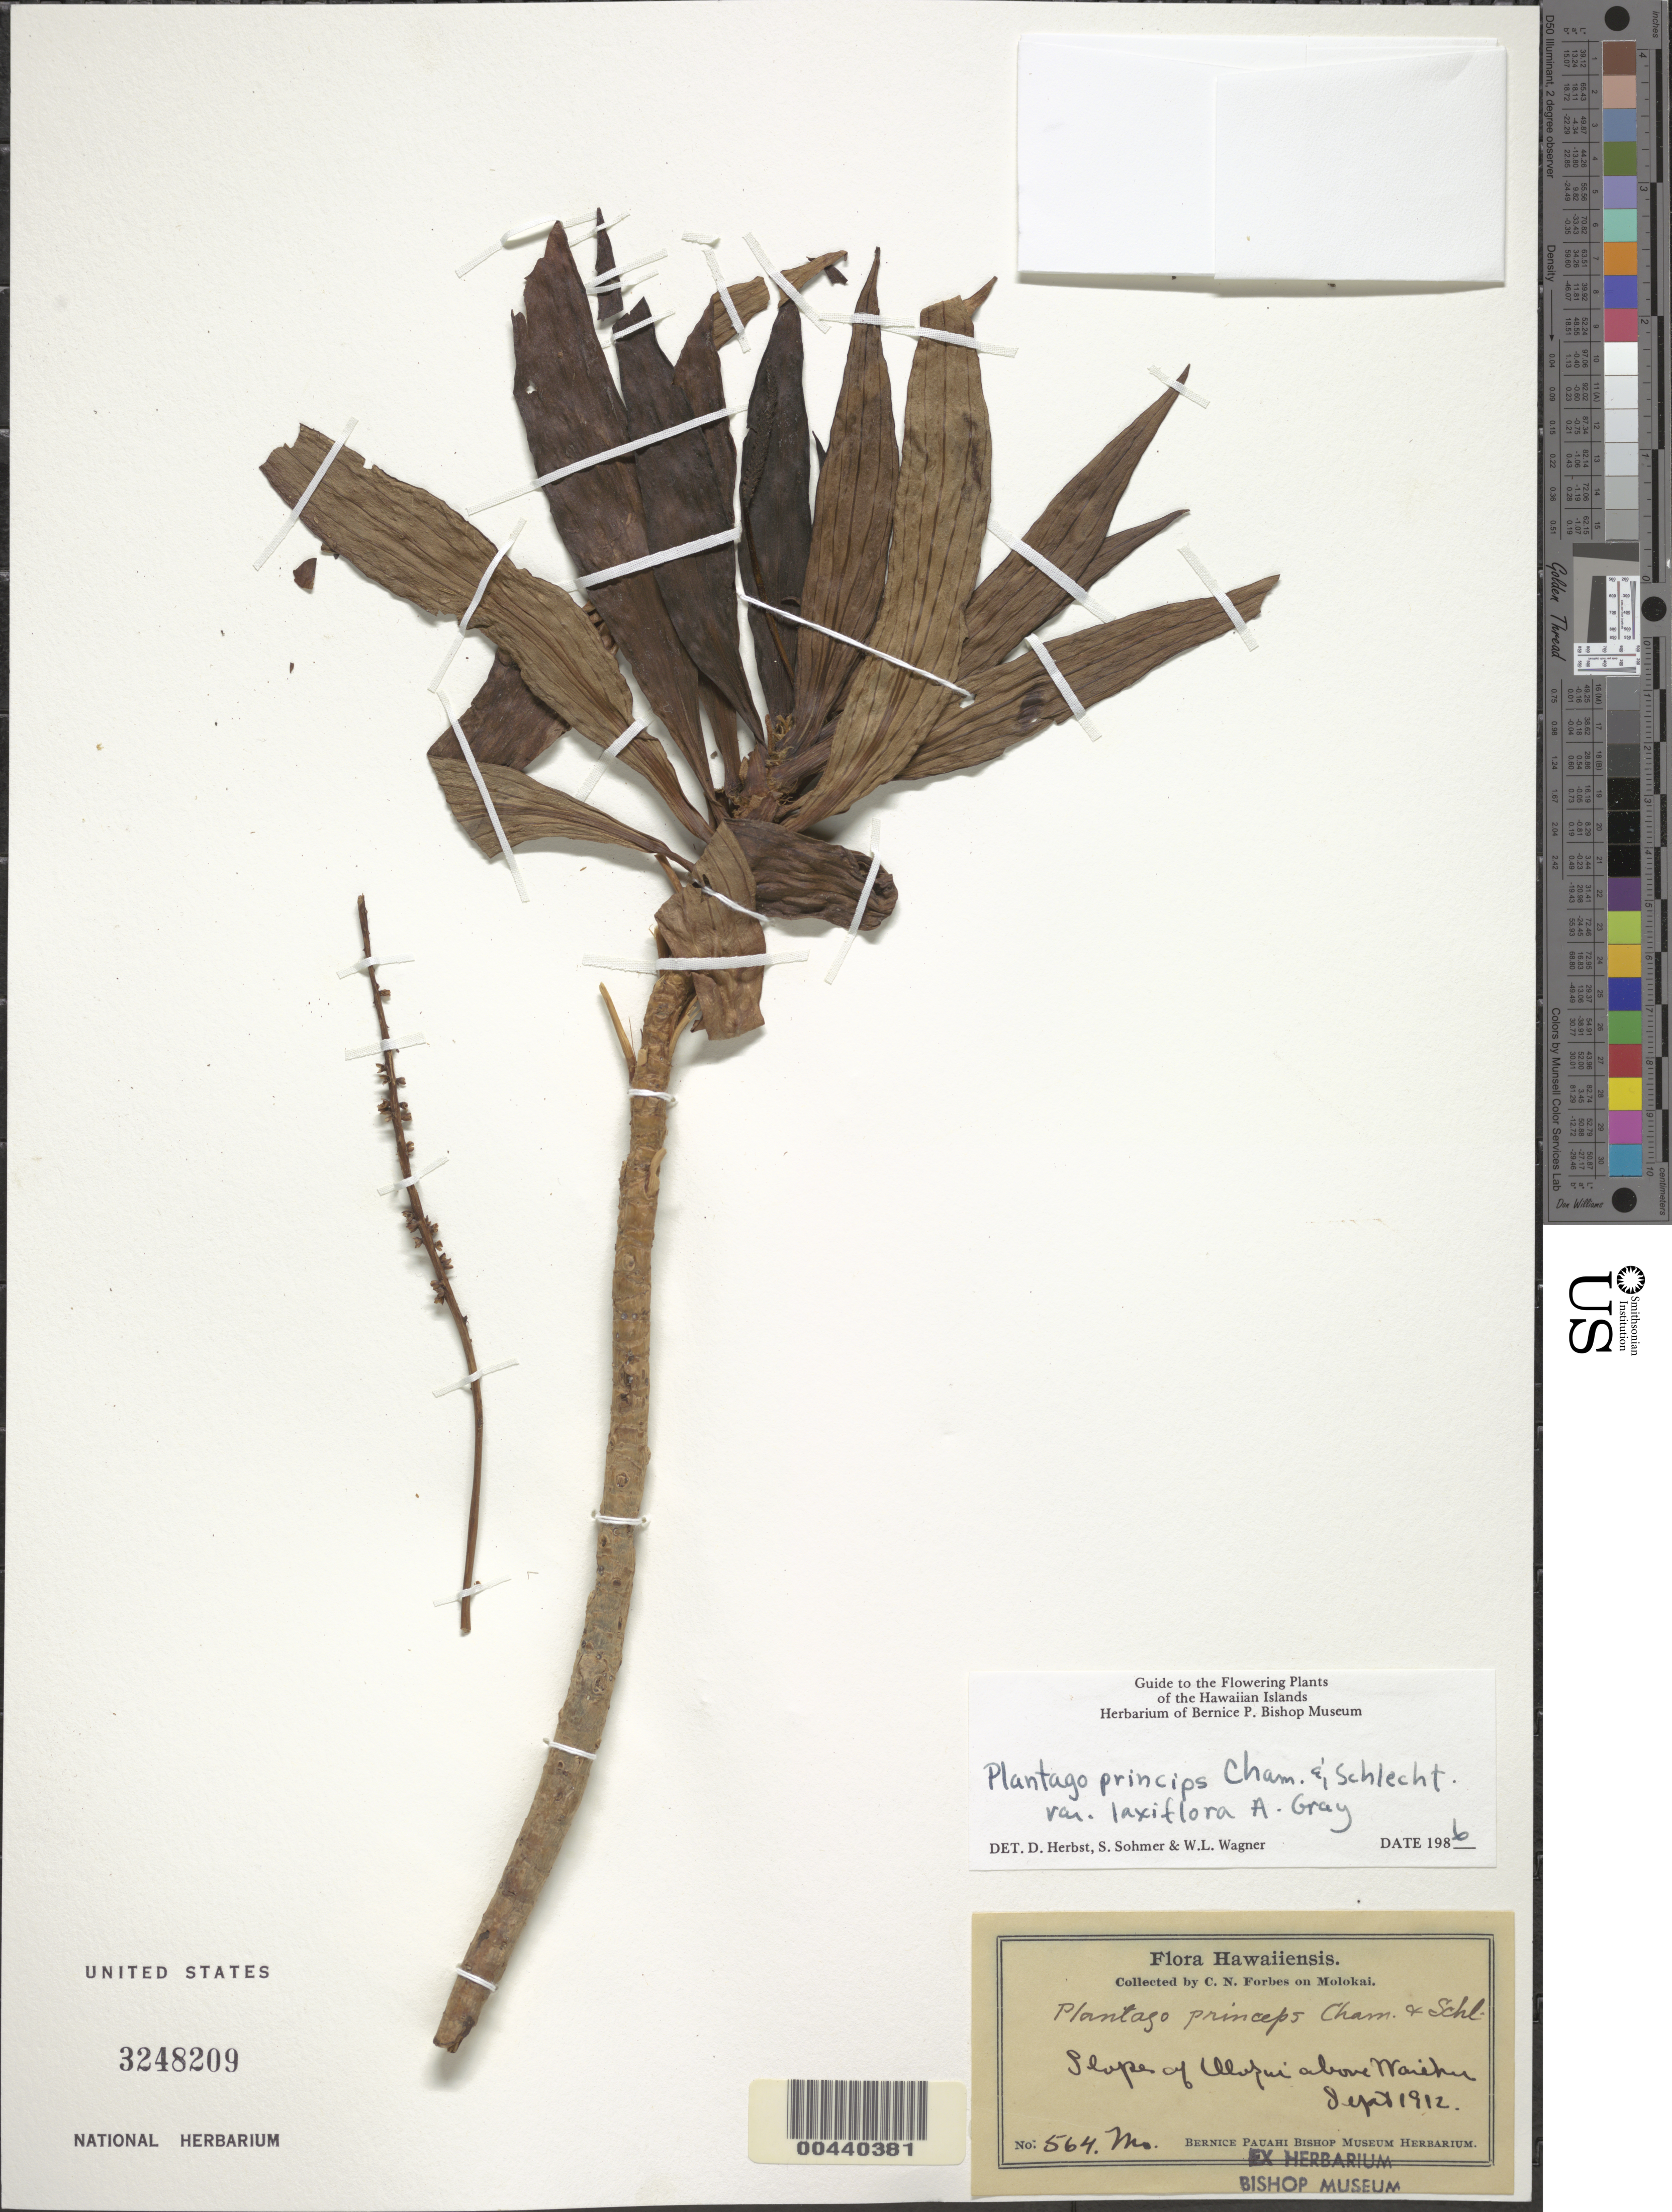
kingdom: Plantae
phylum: Tracheophyta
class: Magnoliopsida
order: Lamiales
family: Plantaginaceae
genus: Plantago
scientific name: Plantago princeps var. laxifolia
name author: A. Gray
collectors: C. N. Forbes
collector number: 564.Mo.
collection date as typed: Sep 1912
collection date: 1912-09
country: United States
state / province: Hawaii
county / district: Maui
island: Moloka'i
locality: Slopes of Olokui above Waihu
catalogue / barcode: US 3248209